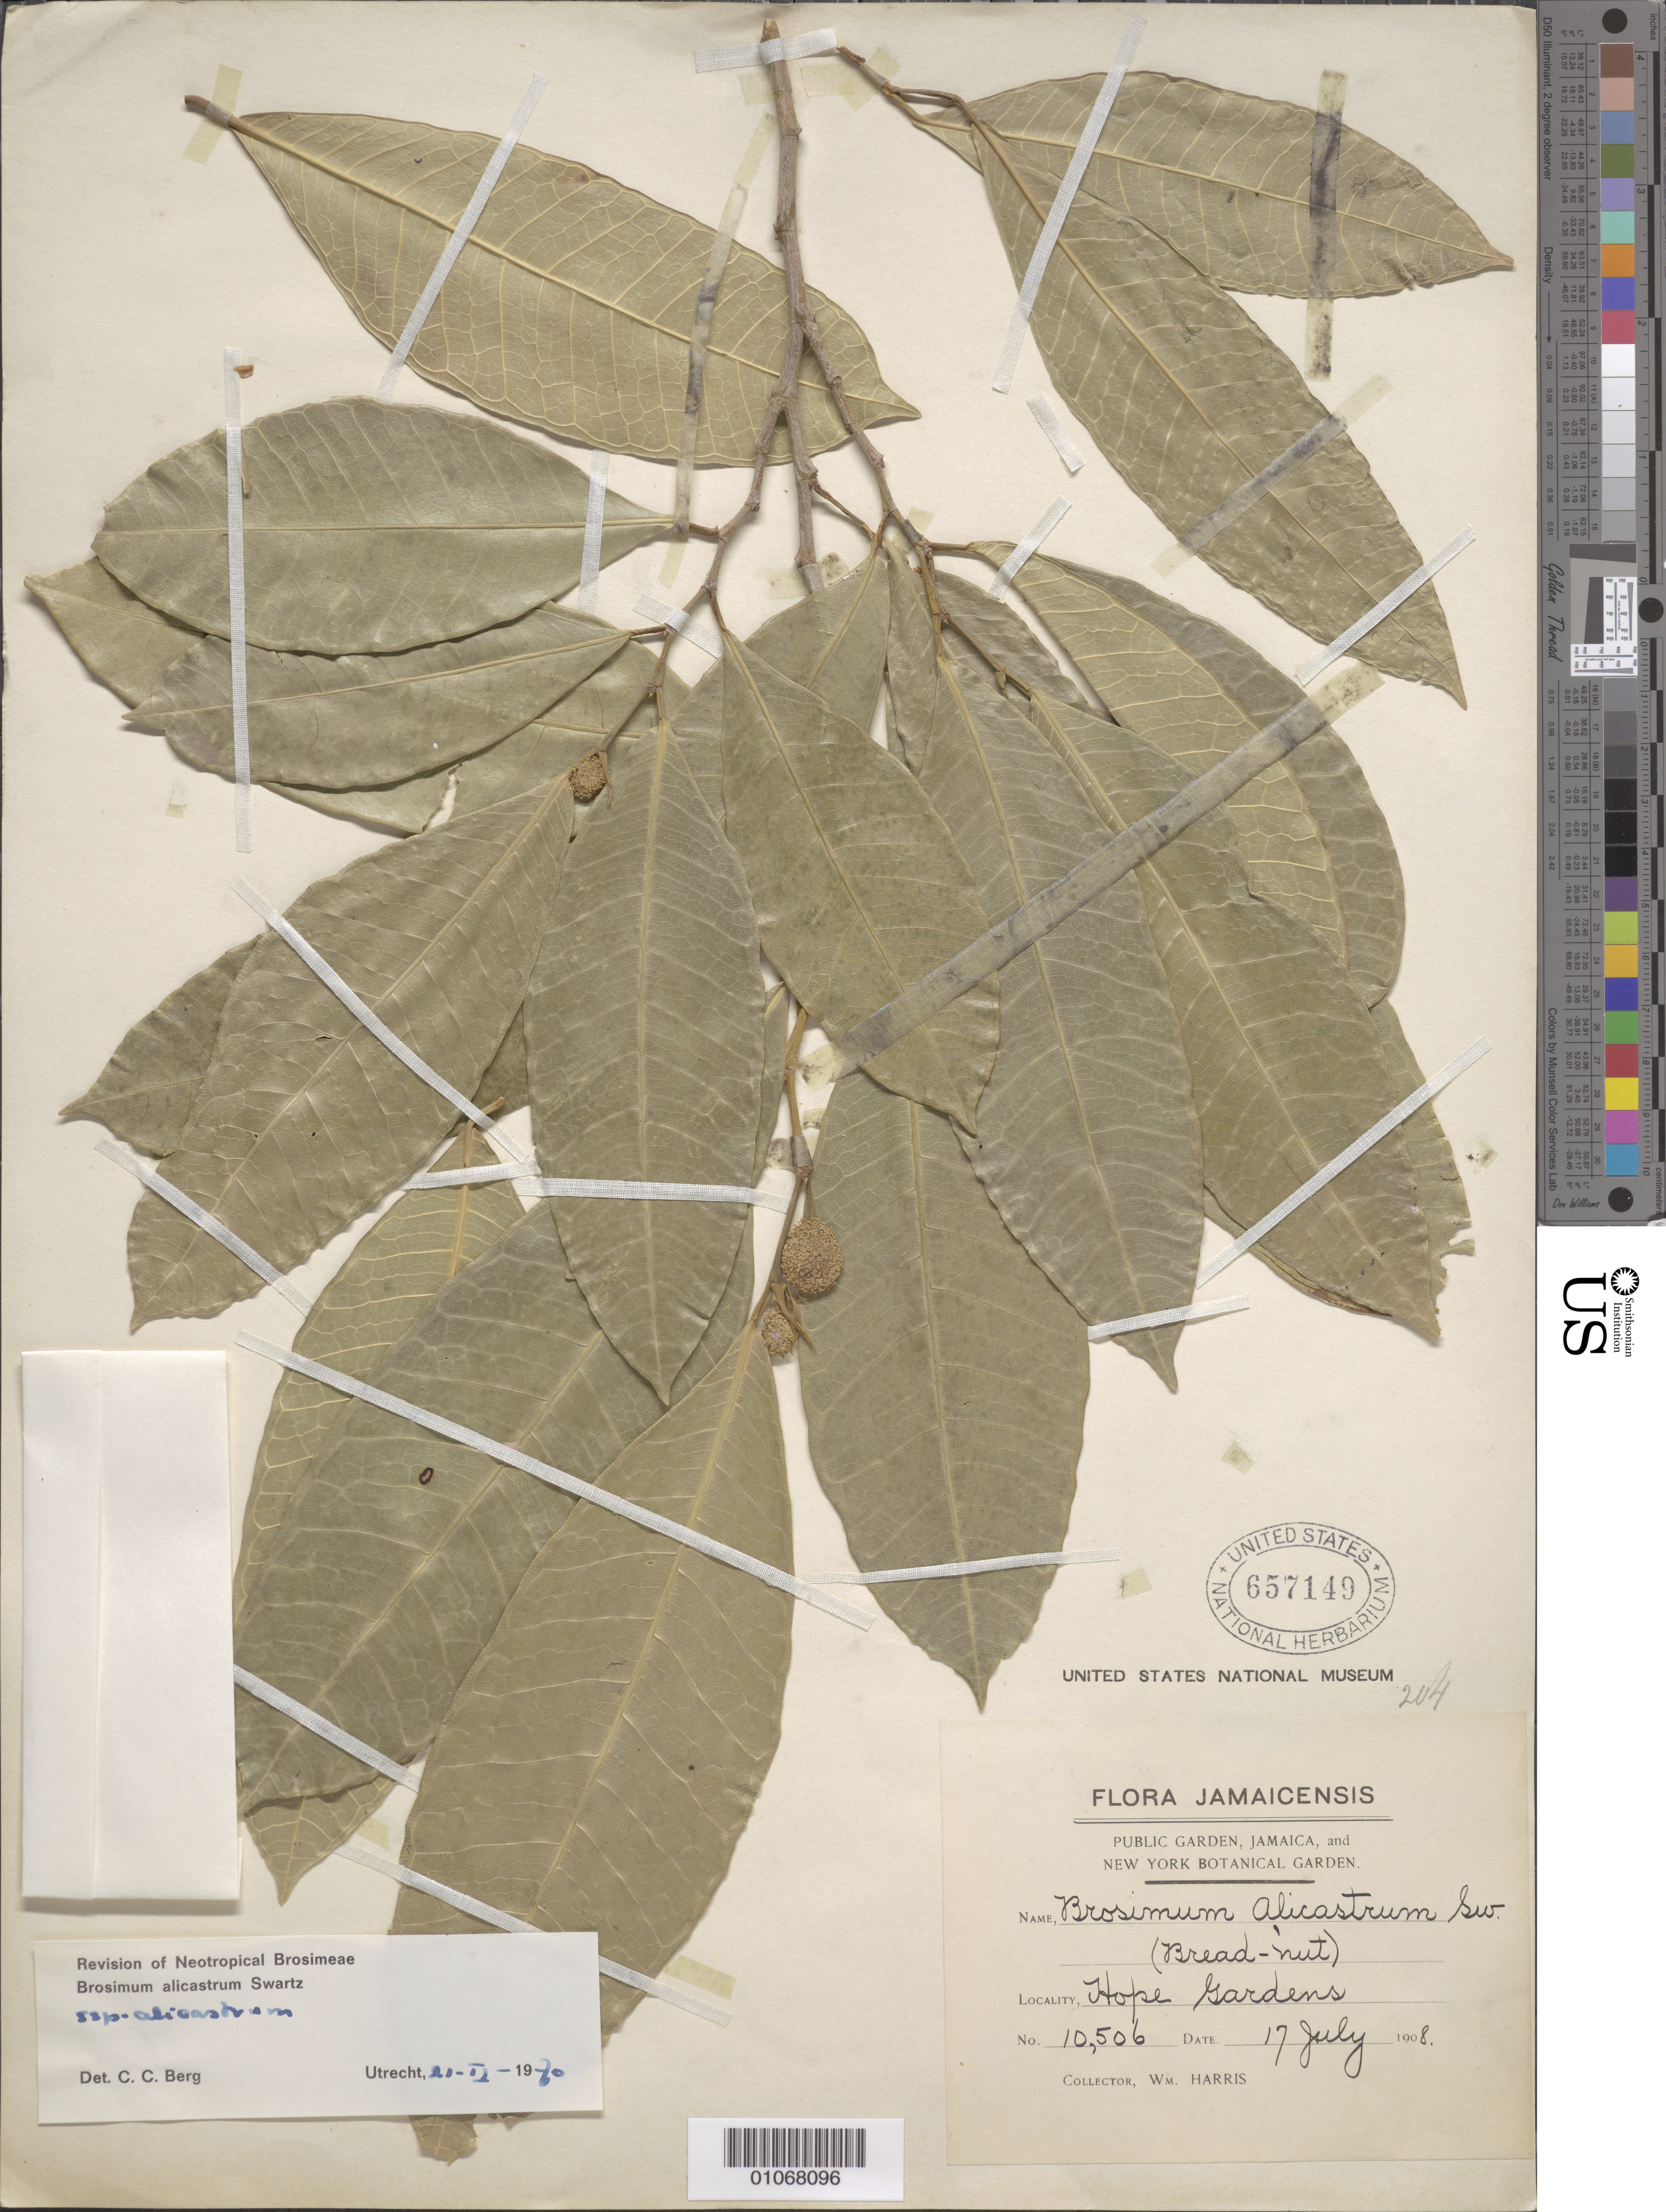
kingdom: Plantae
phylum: Tracheophyta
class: Magnoliopsida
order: Rosales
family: Moraceae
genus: Brosimum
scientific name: Brosimum alicastrum subsp. alicastrum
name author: Sw.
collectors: W. Harris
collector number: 10506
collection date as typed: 17 Jul 1908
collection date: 1908-07-17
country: Jamaica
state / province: Kingston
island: Jamaica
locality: Hope Gardens.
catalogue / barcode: US 657149